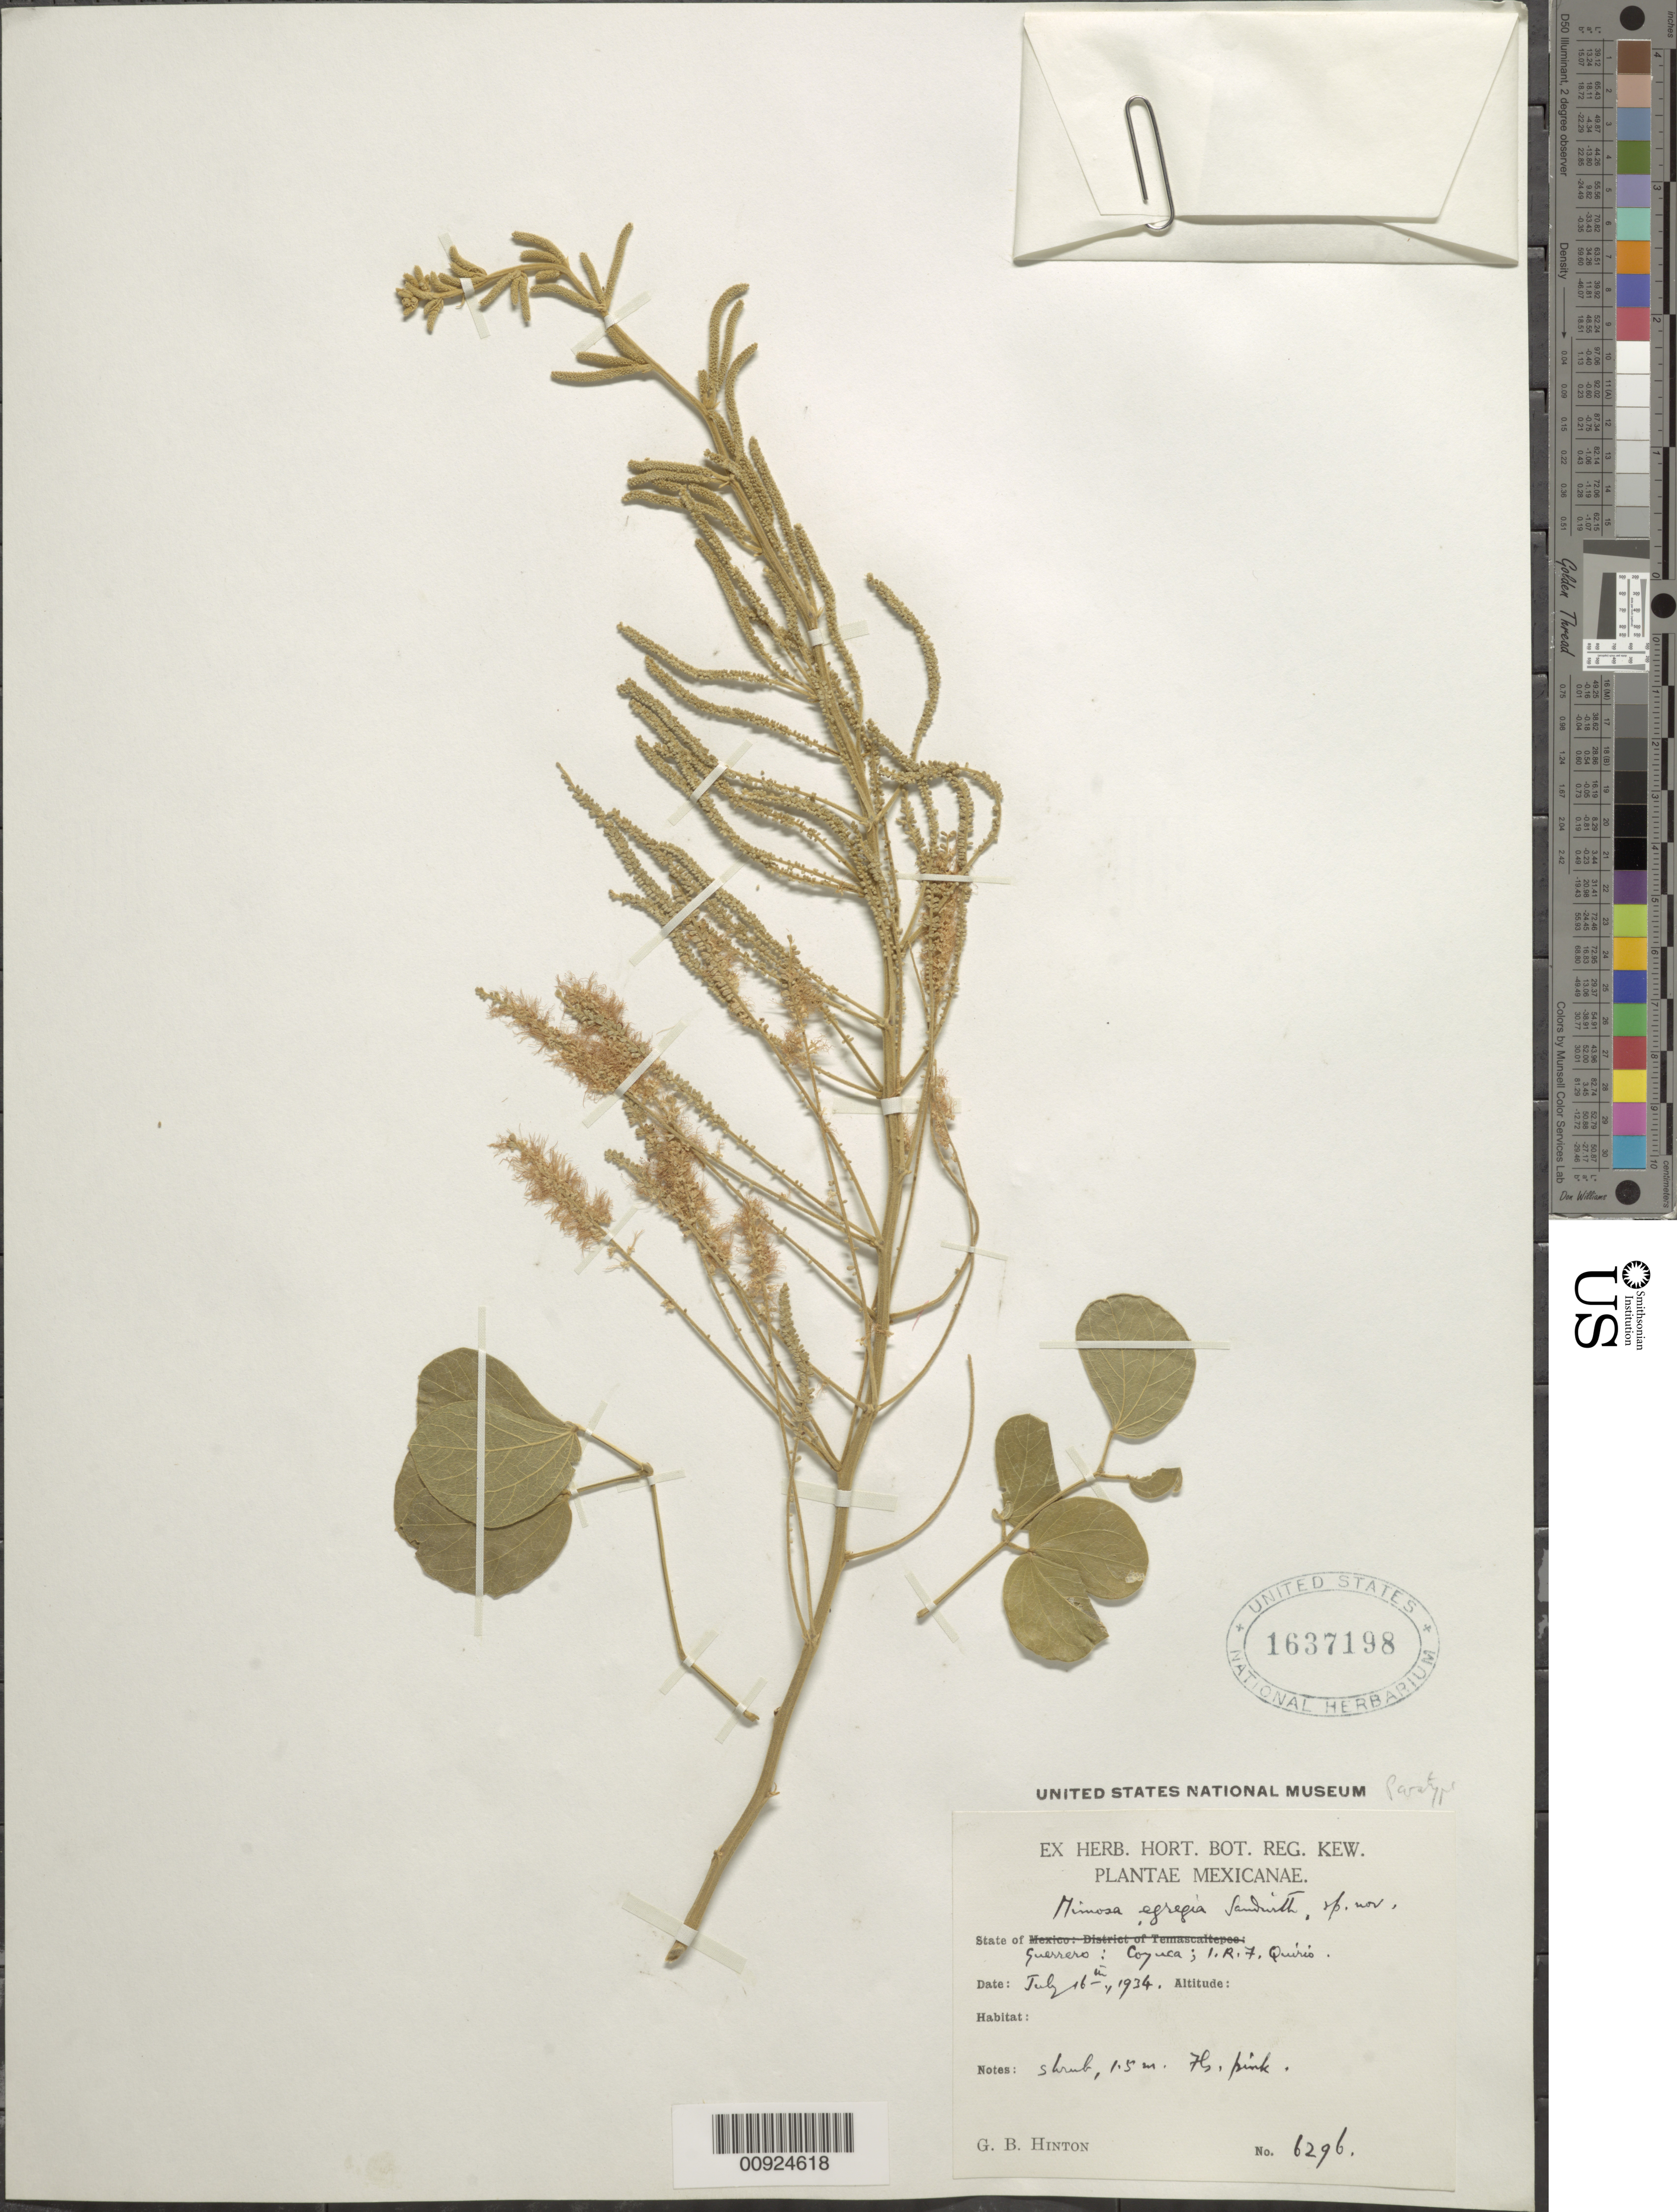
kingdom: Plantae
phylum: Tracheophyta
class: Magnoliopsida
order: Fabales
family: Fabaceae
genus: Mimosa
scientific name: Mimosa egregia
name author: Sandwith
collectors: G. B. Hinton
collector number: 6296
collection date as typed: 16 Jul 1934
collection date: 1934-07-16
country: Mexico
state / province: Guerrero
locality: State of Guerrero: District of Coyuca: I.R.F. Quirio.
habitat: I.R.F.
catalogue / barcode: US 1637198